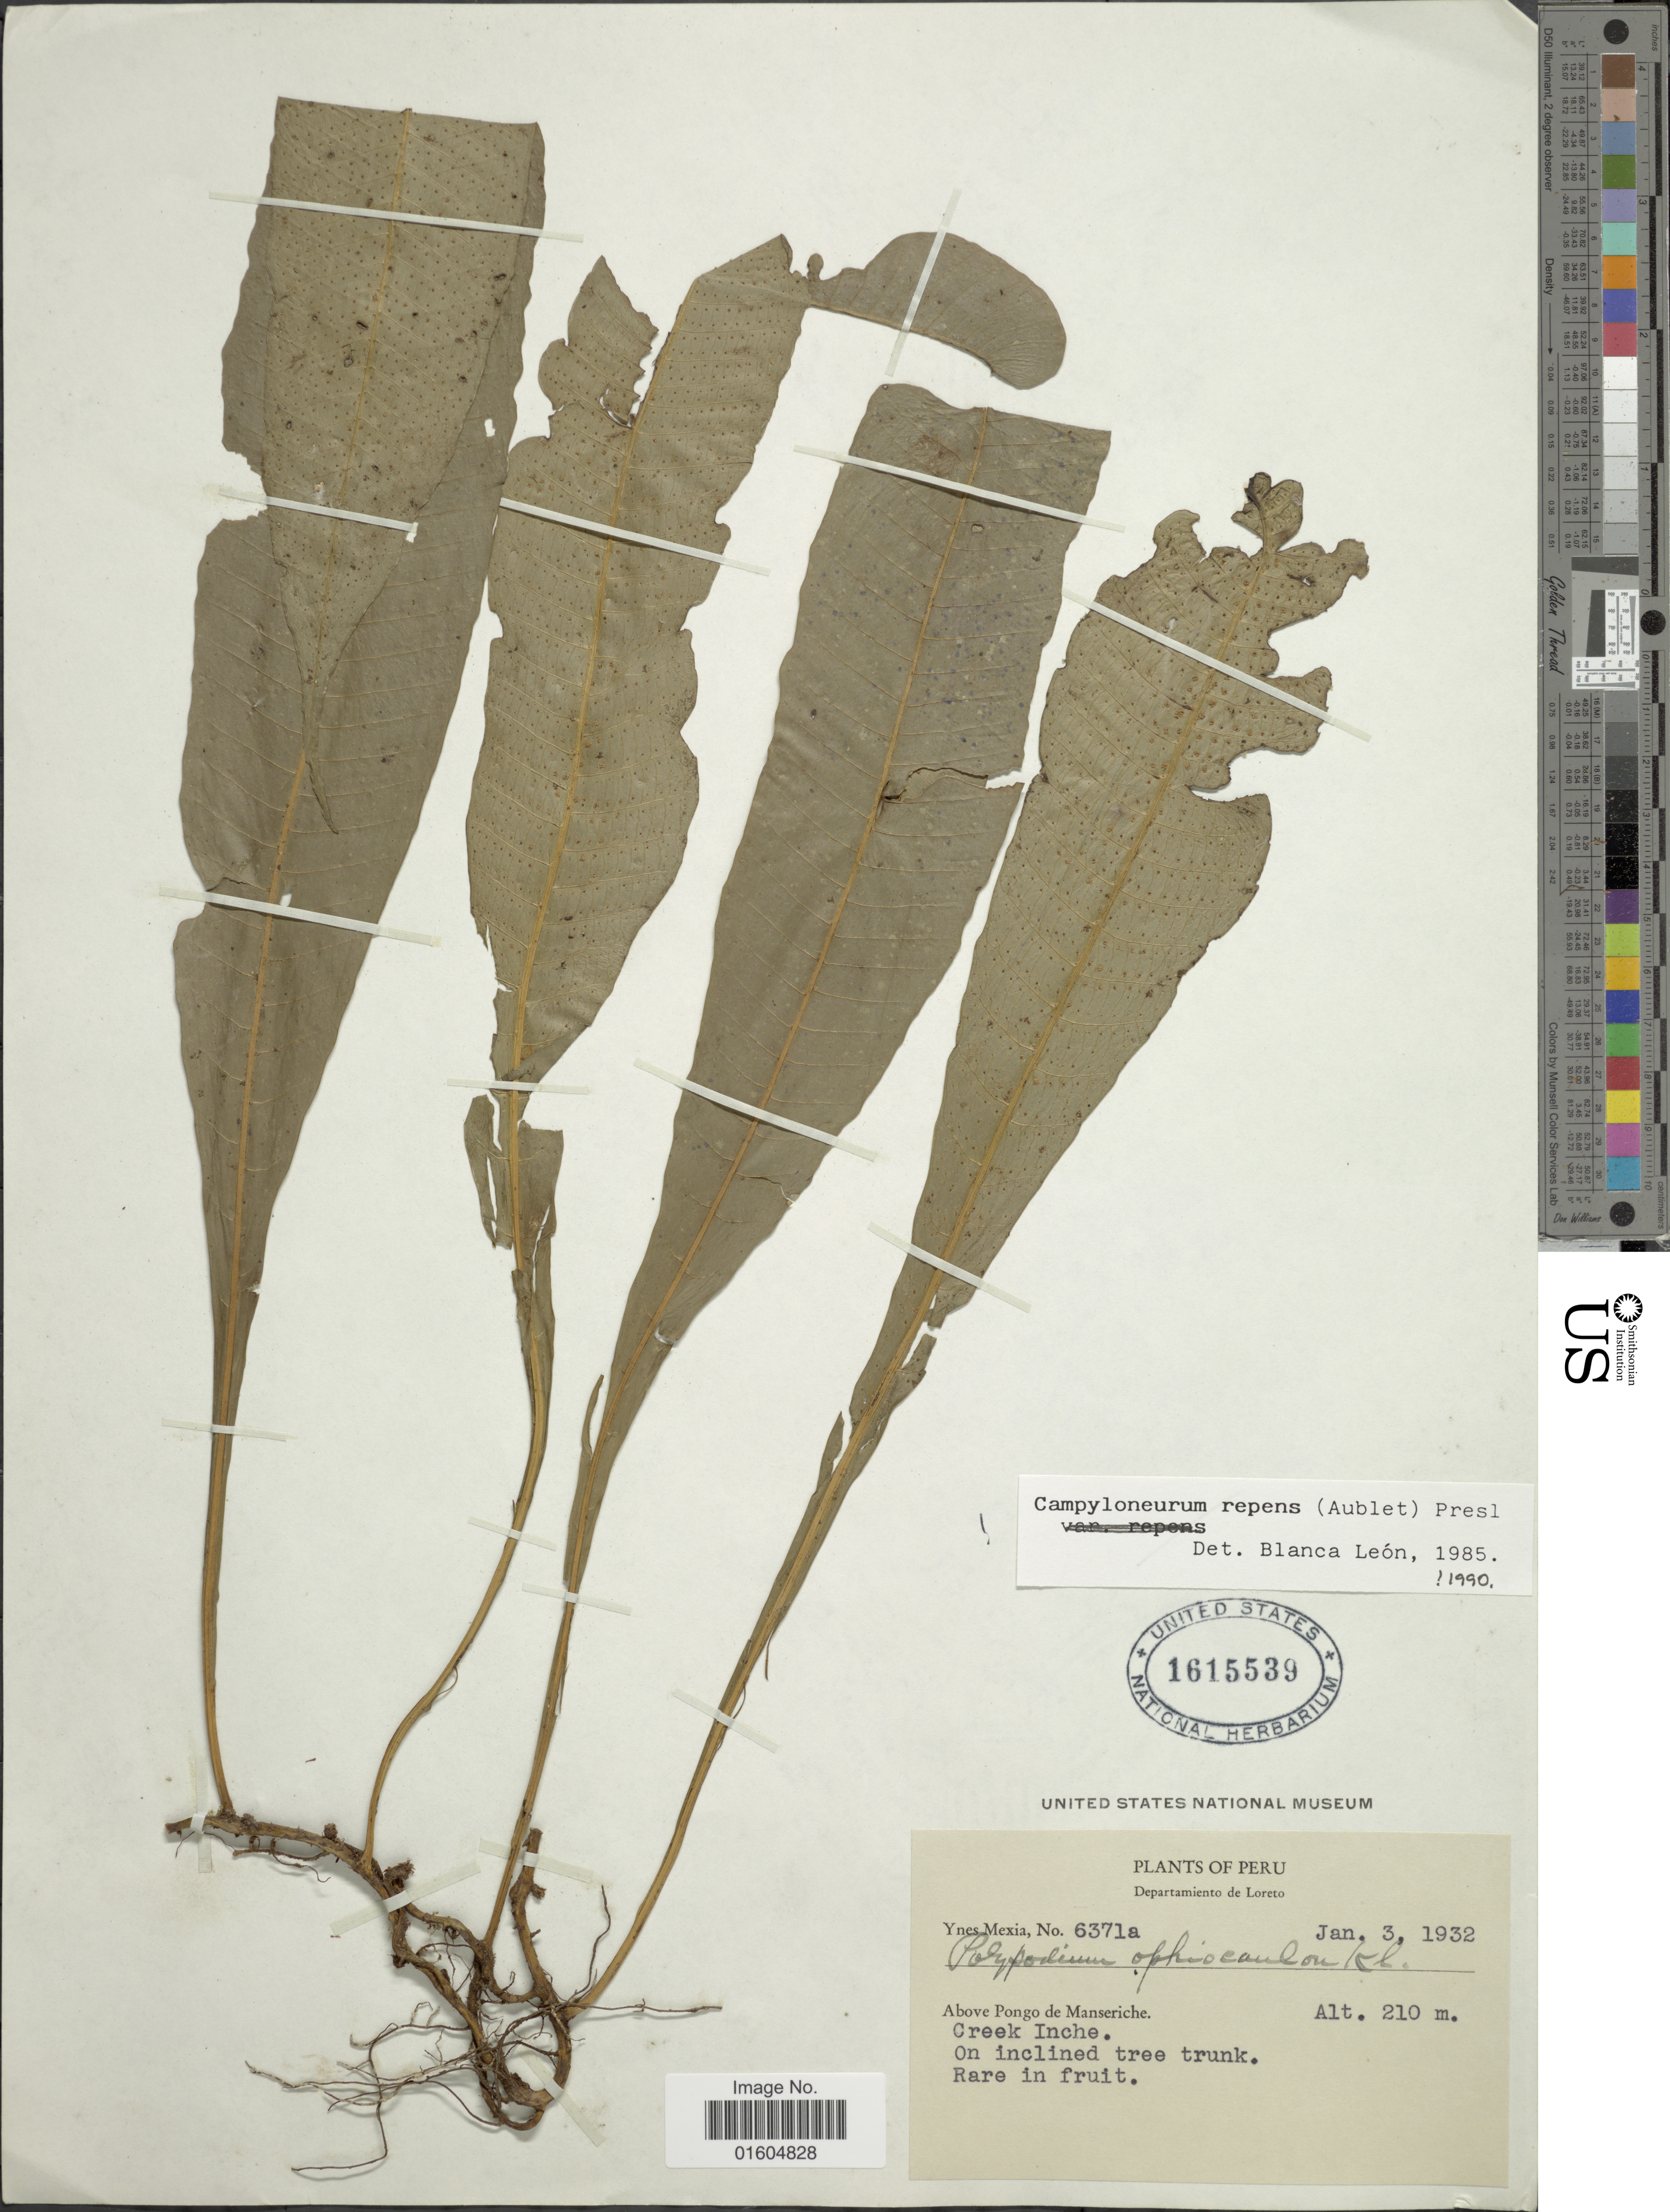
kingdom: Plantae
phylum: Tracheophyta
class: Polypodiopsida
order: Polypodiales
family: Polypodiaceae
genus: Campyloneurum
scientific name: Campyloneurum repens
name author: (Aubl.) C. Presl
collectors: Y. Mexia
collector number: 6371a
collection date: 1932-01-03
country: Peru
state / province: Loreto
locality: Peru. Departamiento de Loreto. Above Pongo de Manseriche. Creek inche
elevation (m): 210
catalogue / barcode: US 1615539